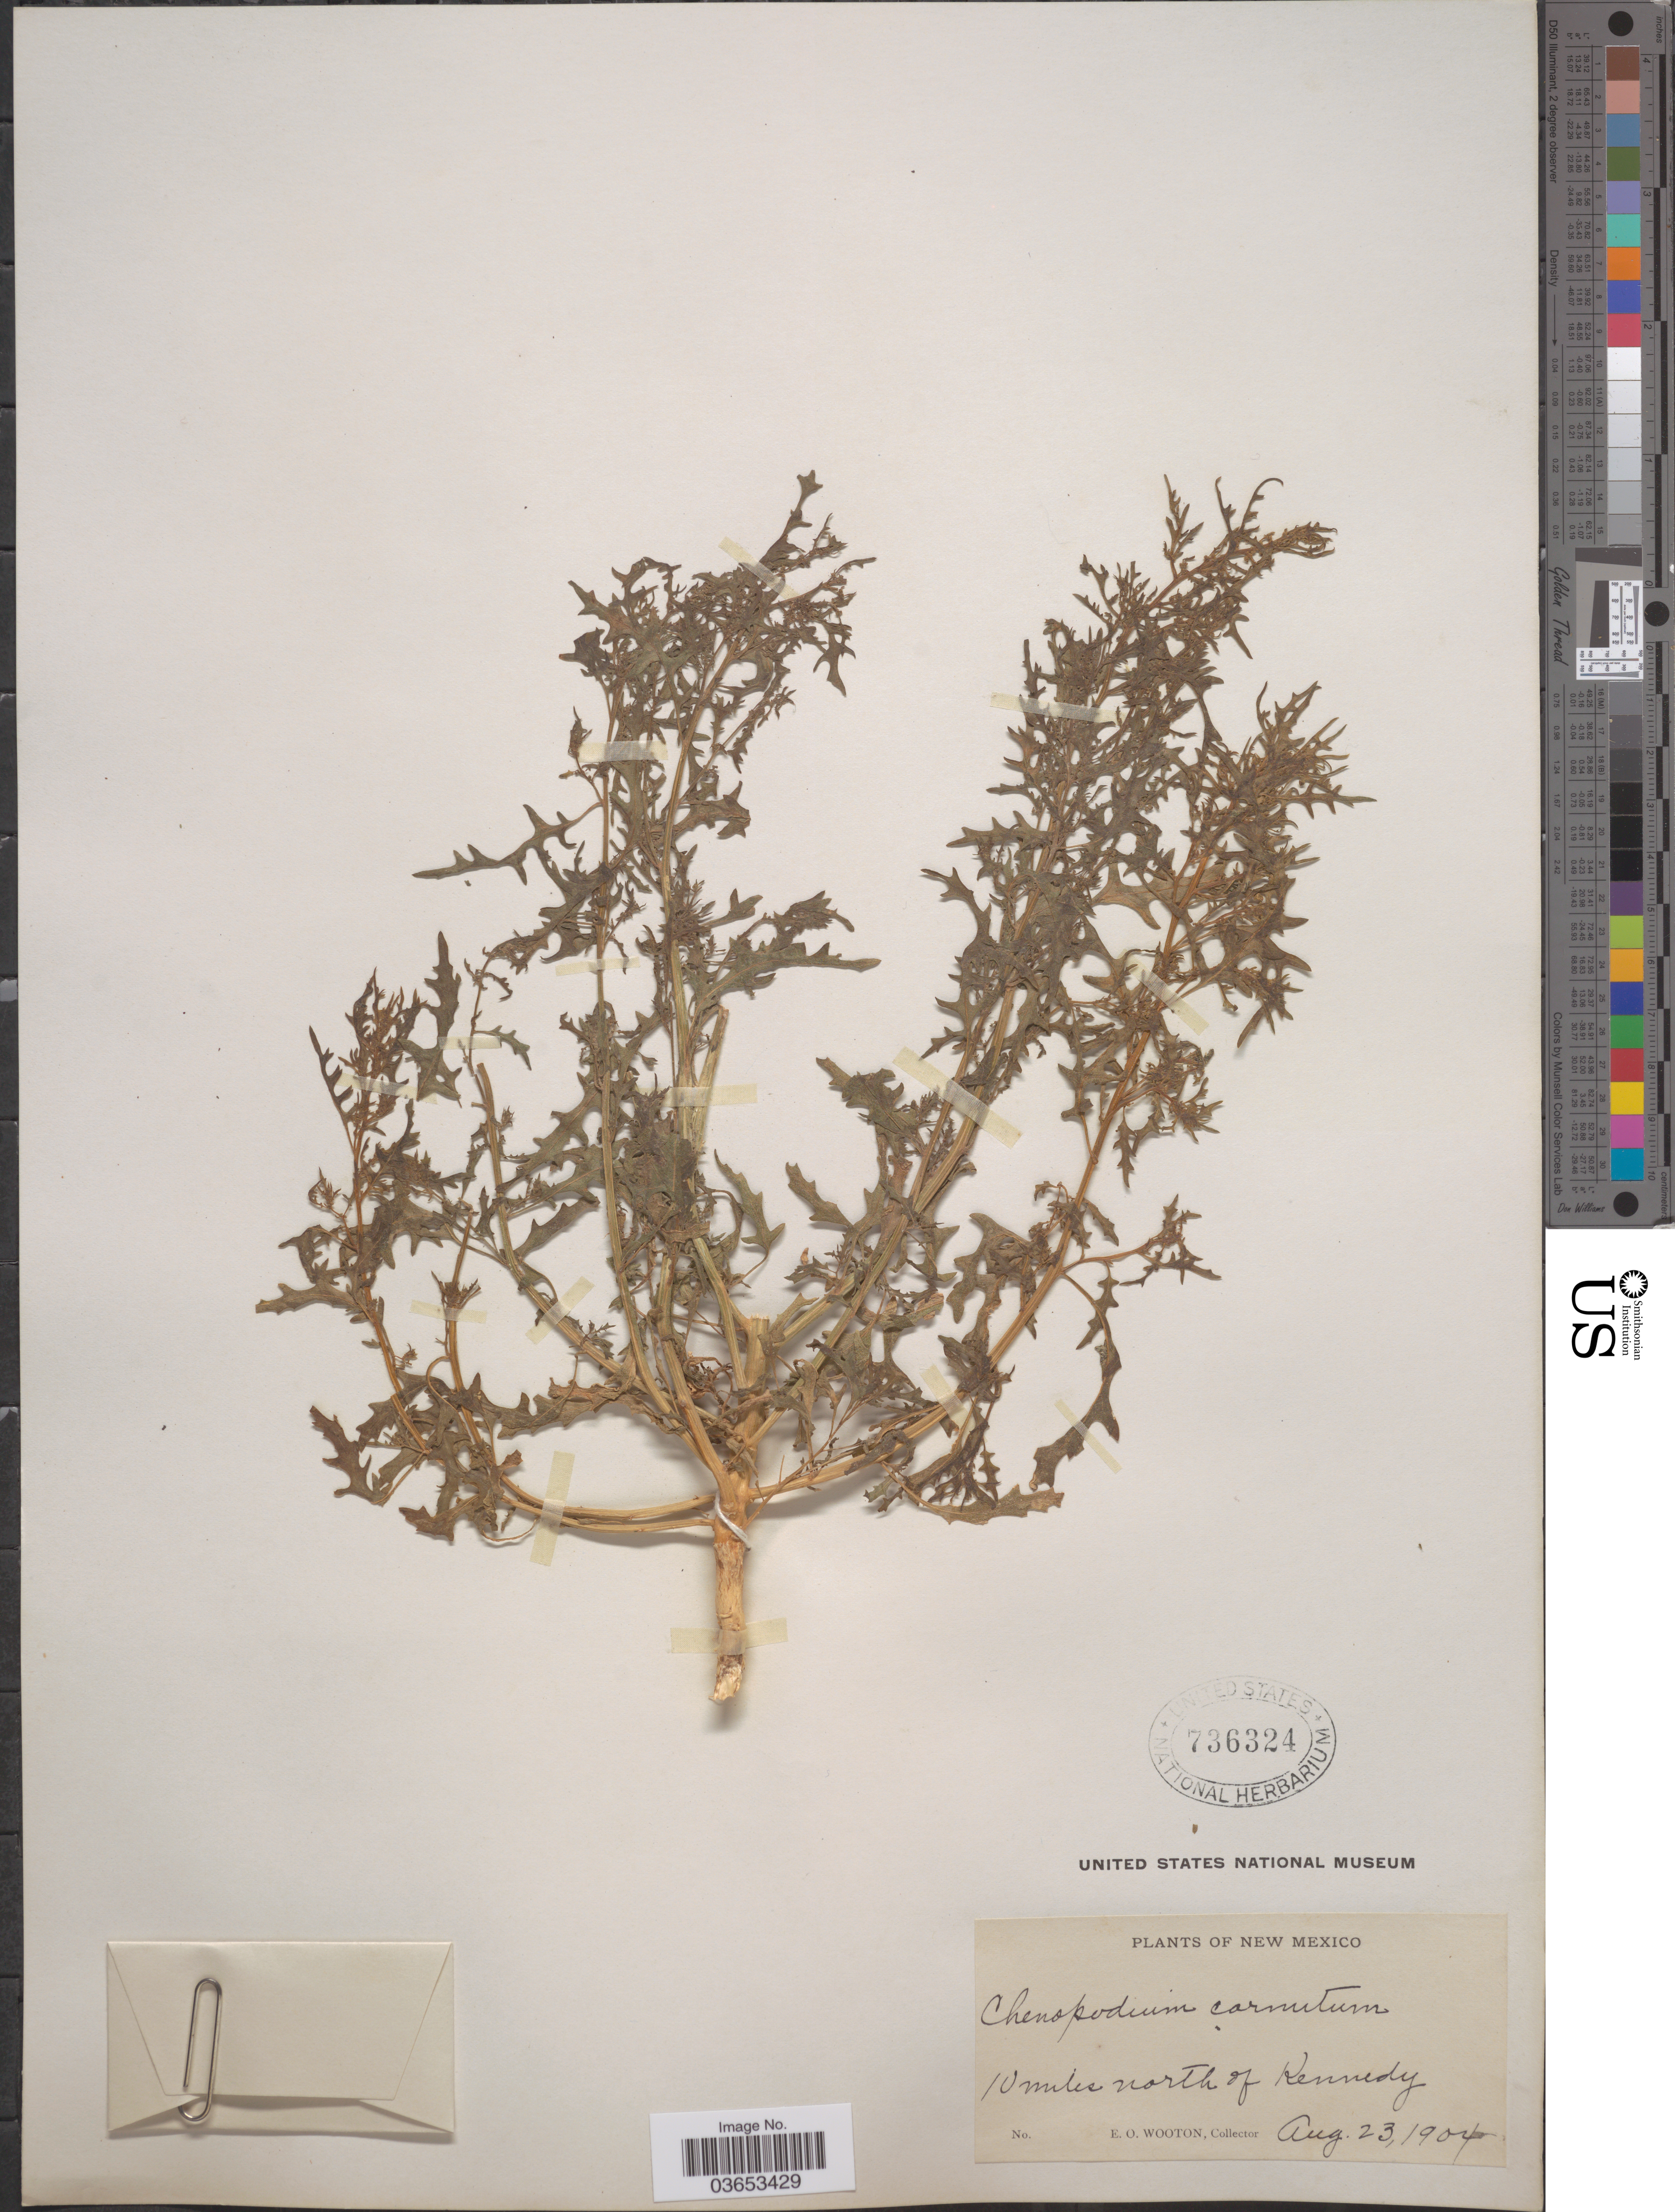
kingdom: Plantae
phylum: Tracheophyta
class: Magnoliopsida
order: Caryophyllales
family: Amaranthaceae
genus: Chenopodium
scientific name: Chenopodium incisum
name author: Poir.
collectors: E. O. Wooton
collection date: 1904-08-23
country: United States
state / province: New Mexico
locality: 10 miles north of Kennedy.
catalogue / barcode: US 736324